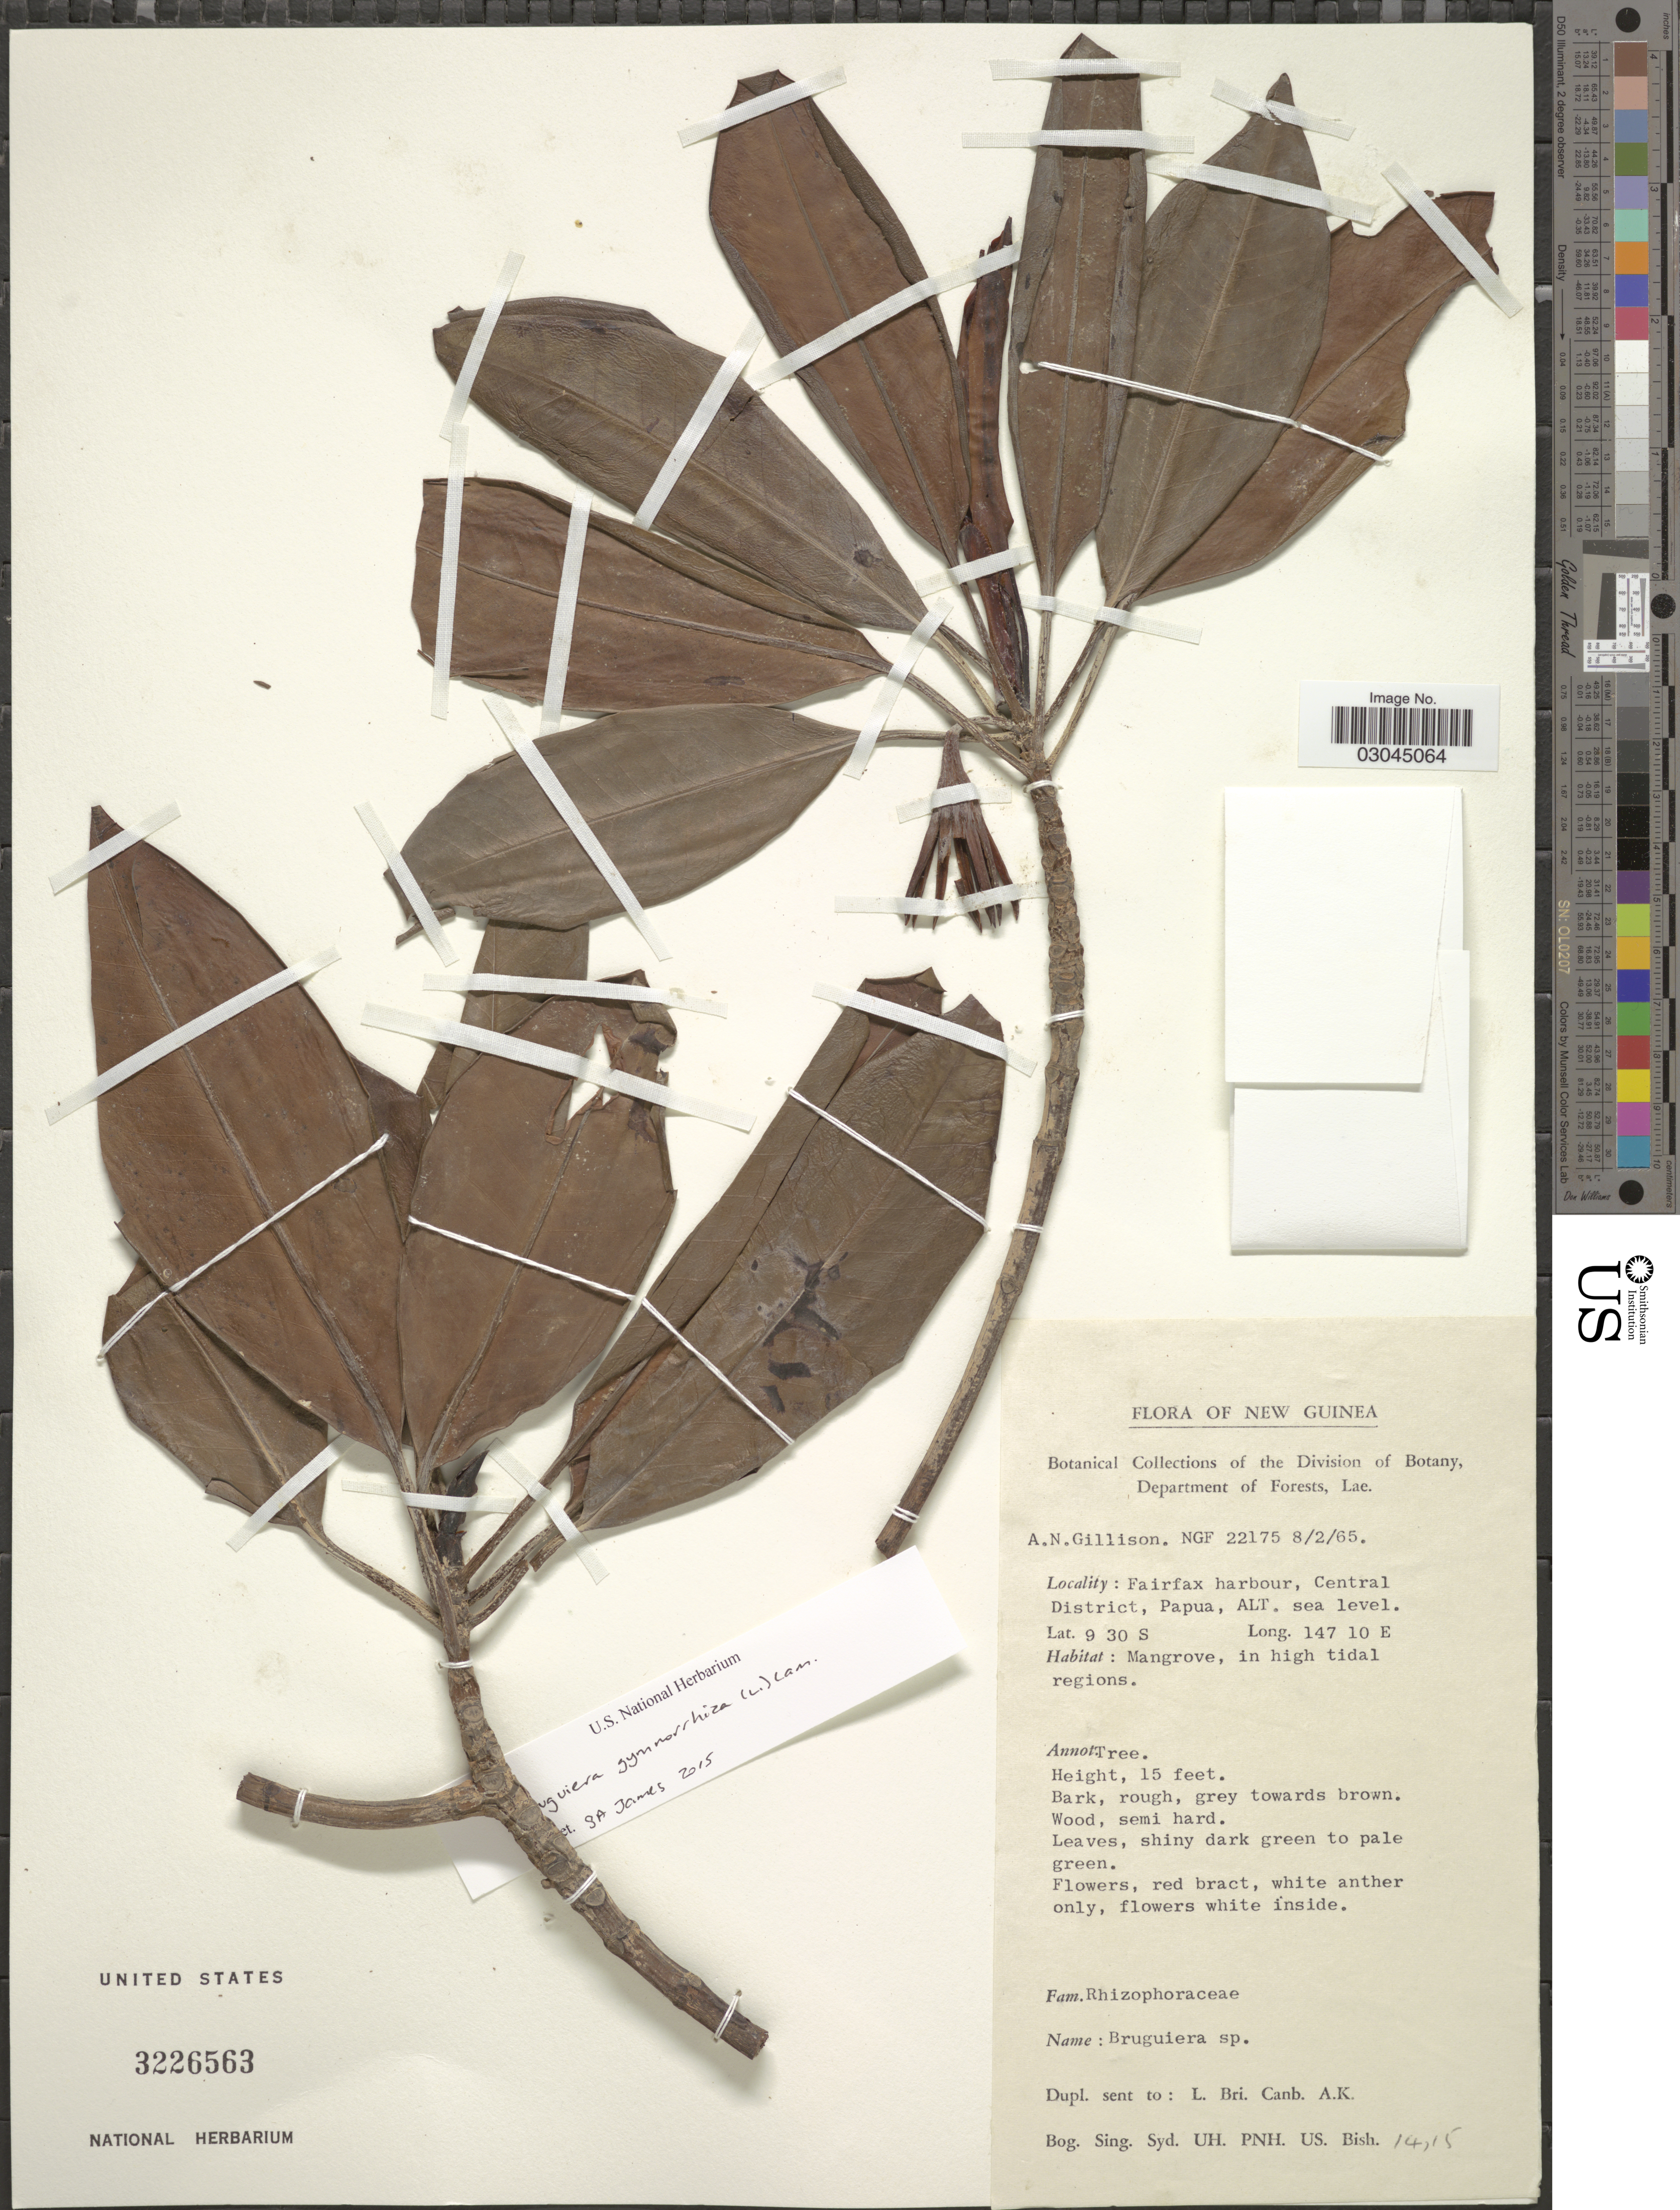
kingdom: Plantae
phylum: Tracheophyta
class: Magnoliopsida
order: Malpighiales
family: Rhizophoraceae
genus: Bruguiera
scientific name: Bruguiera gymnorhiza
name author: (L.) Savigny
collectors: A. Gillison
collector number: NGF 22175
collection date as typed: Transcribed d/m/y: 8/2/65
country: Papua New Guinea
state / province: Central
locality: New Guinea, Fairfax harbour, Central District, Papua.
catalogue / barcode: US 3226563